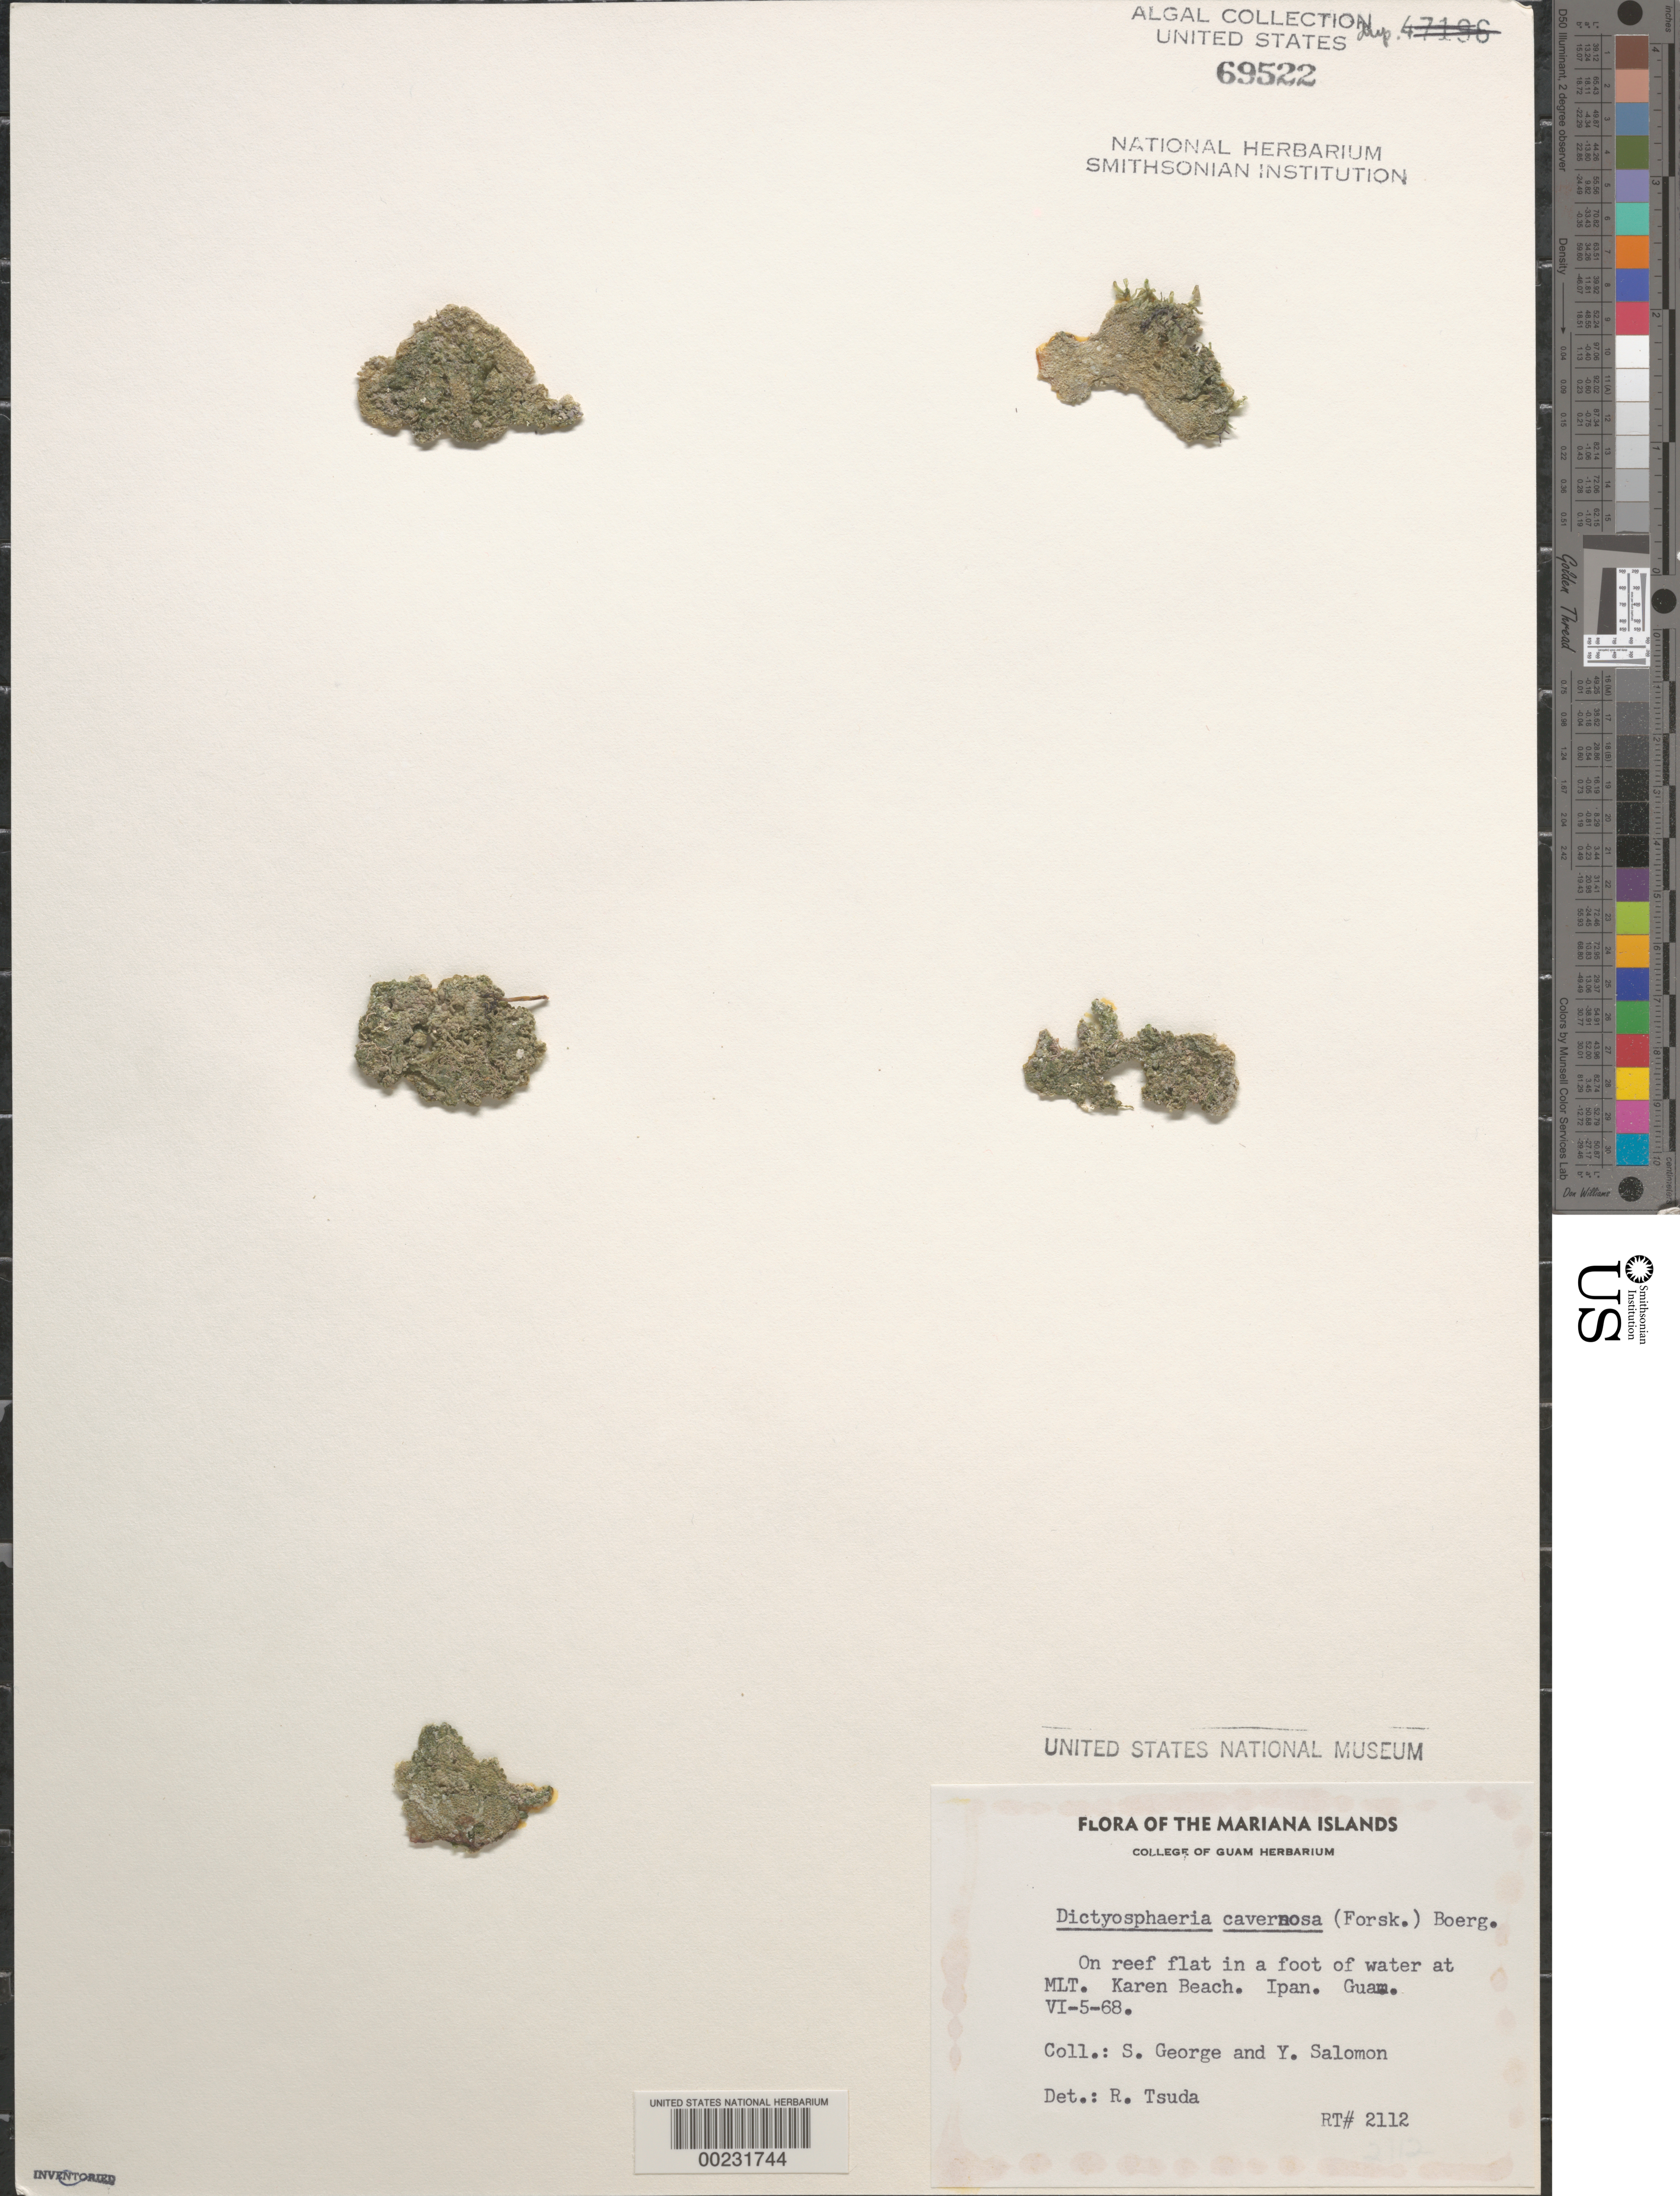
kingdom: Plantae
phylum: Chlorophyta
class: Ulvophyceae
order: Siphonocladales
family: Siphonocladaceae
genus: Dictyosphaeria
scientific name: Dictyosphaeria cavernosa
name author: (Forssk.) Børgesen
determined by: Tsuda, R. T.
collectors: S. George & Y. Salomon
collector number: Rt 2112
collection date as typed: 05 Jun 1968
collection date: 1968-06-05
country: Guam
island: Guam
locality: Karen Beach, Ipan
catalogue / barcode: US 69522